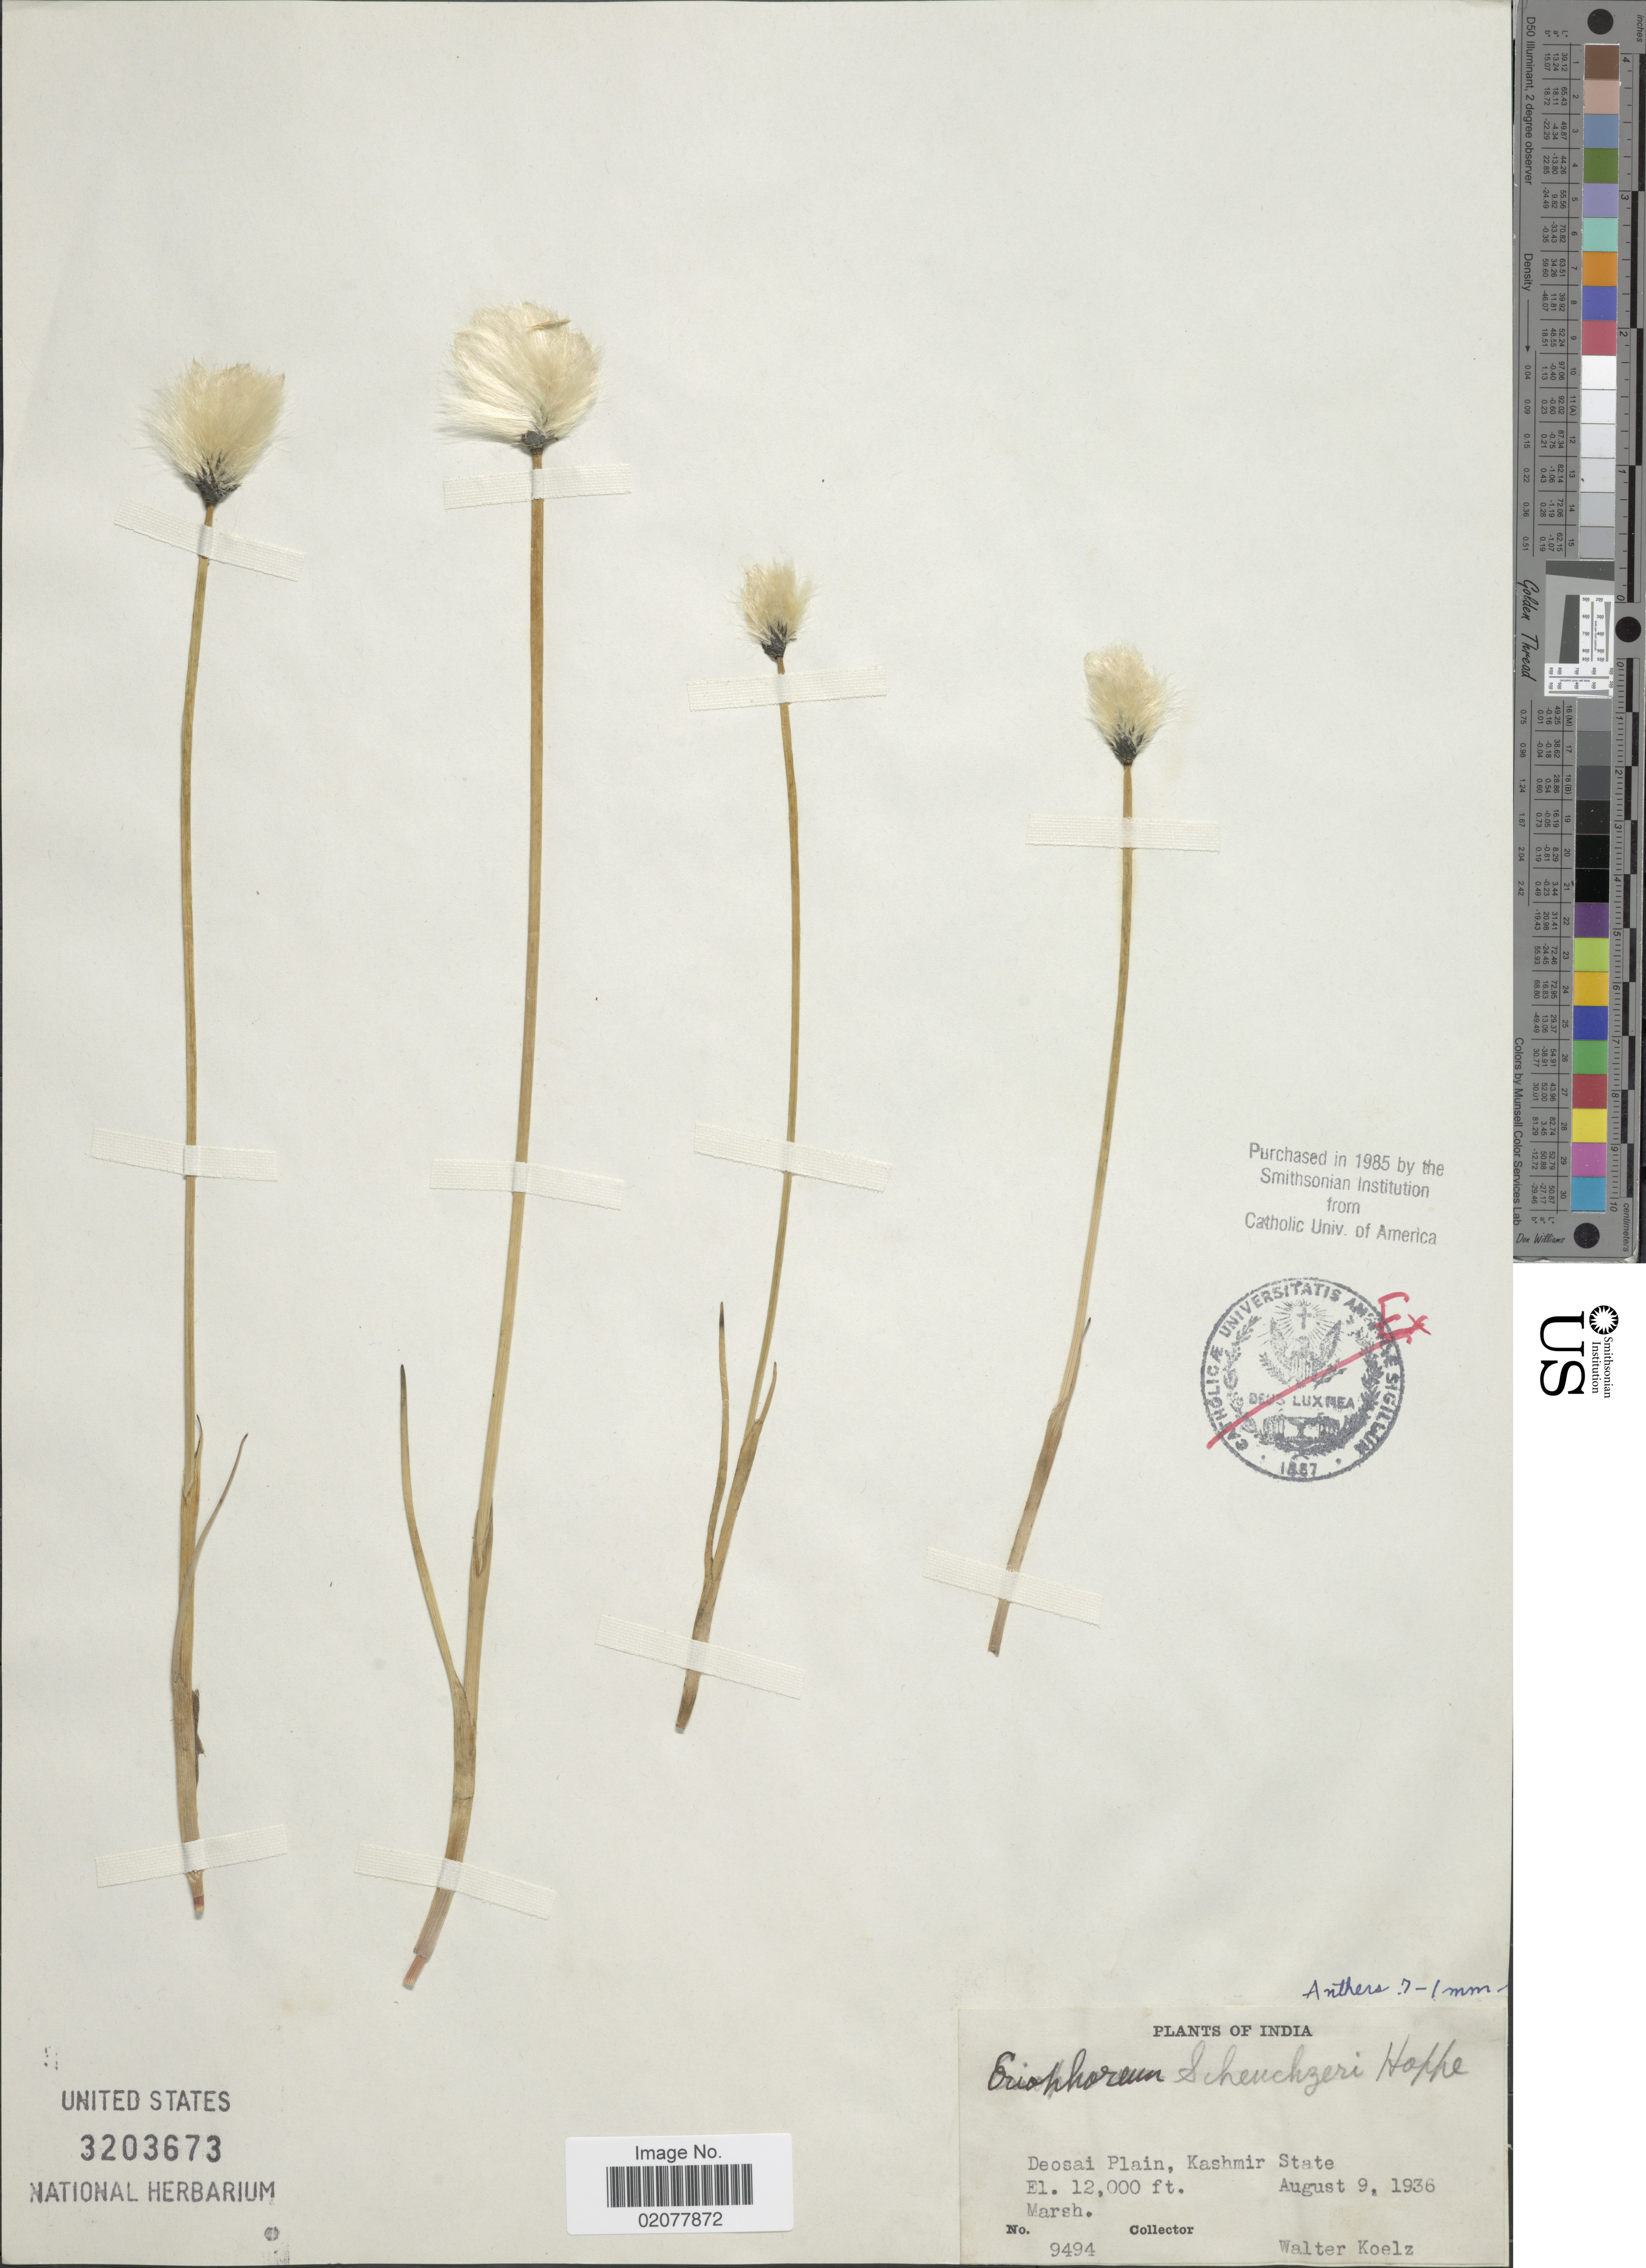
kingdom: Plantae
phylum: Tracheophyta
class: Liliopsida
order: Poales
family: Cyperaceae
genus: Eriophorum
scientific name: Eriophorum scheuchzeri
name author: Hoppe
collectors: W. N. Koelz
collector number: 9494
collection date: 1936-08-09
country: India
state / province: Jammu and Kashmir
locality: Deosai Plain, Kashmir State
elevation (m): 3658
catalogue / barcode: US 3203673